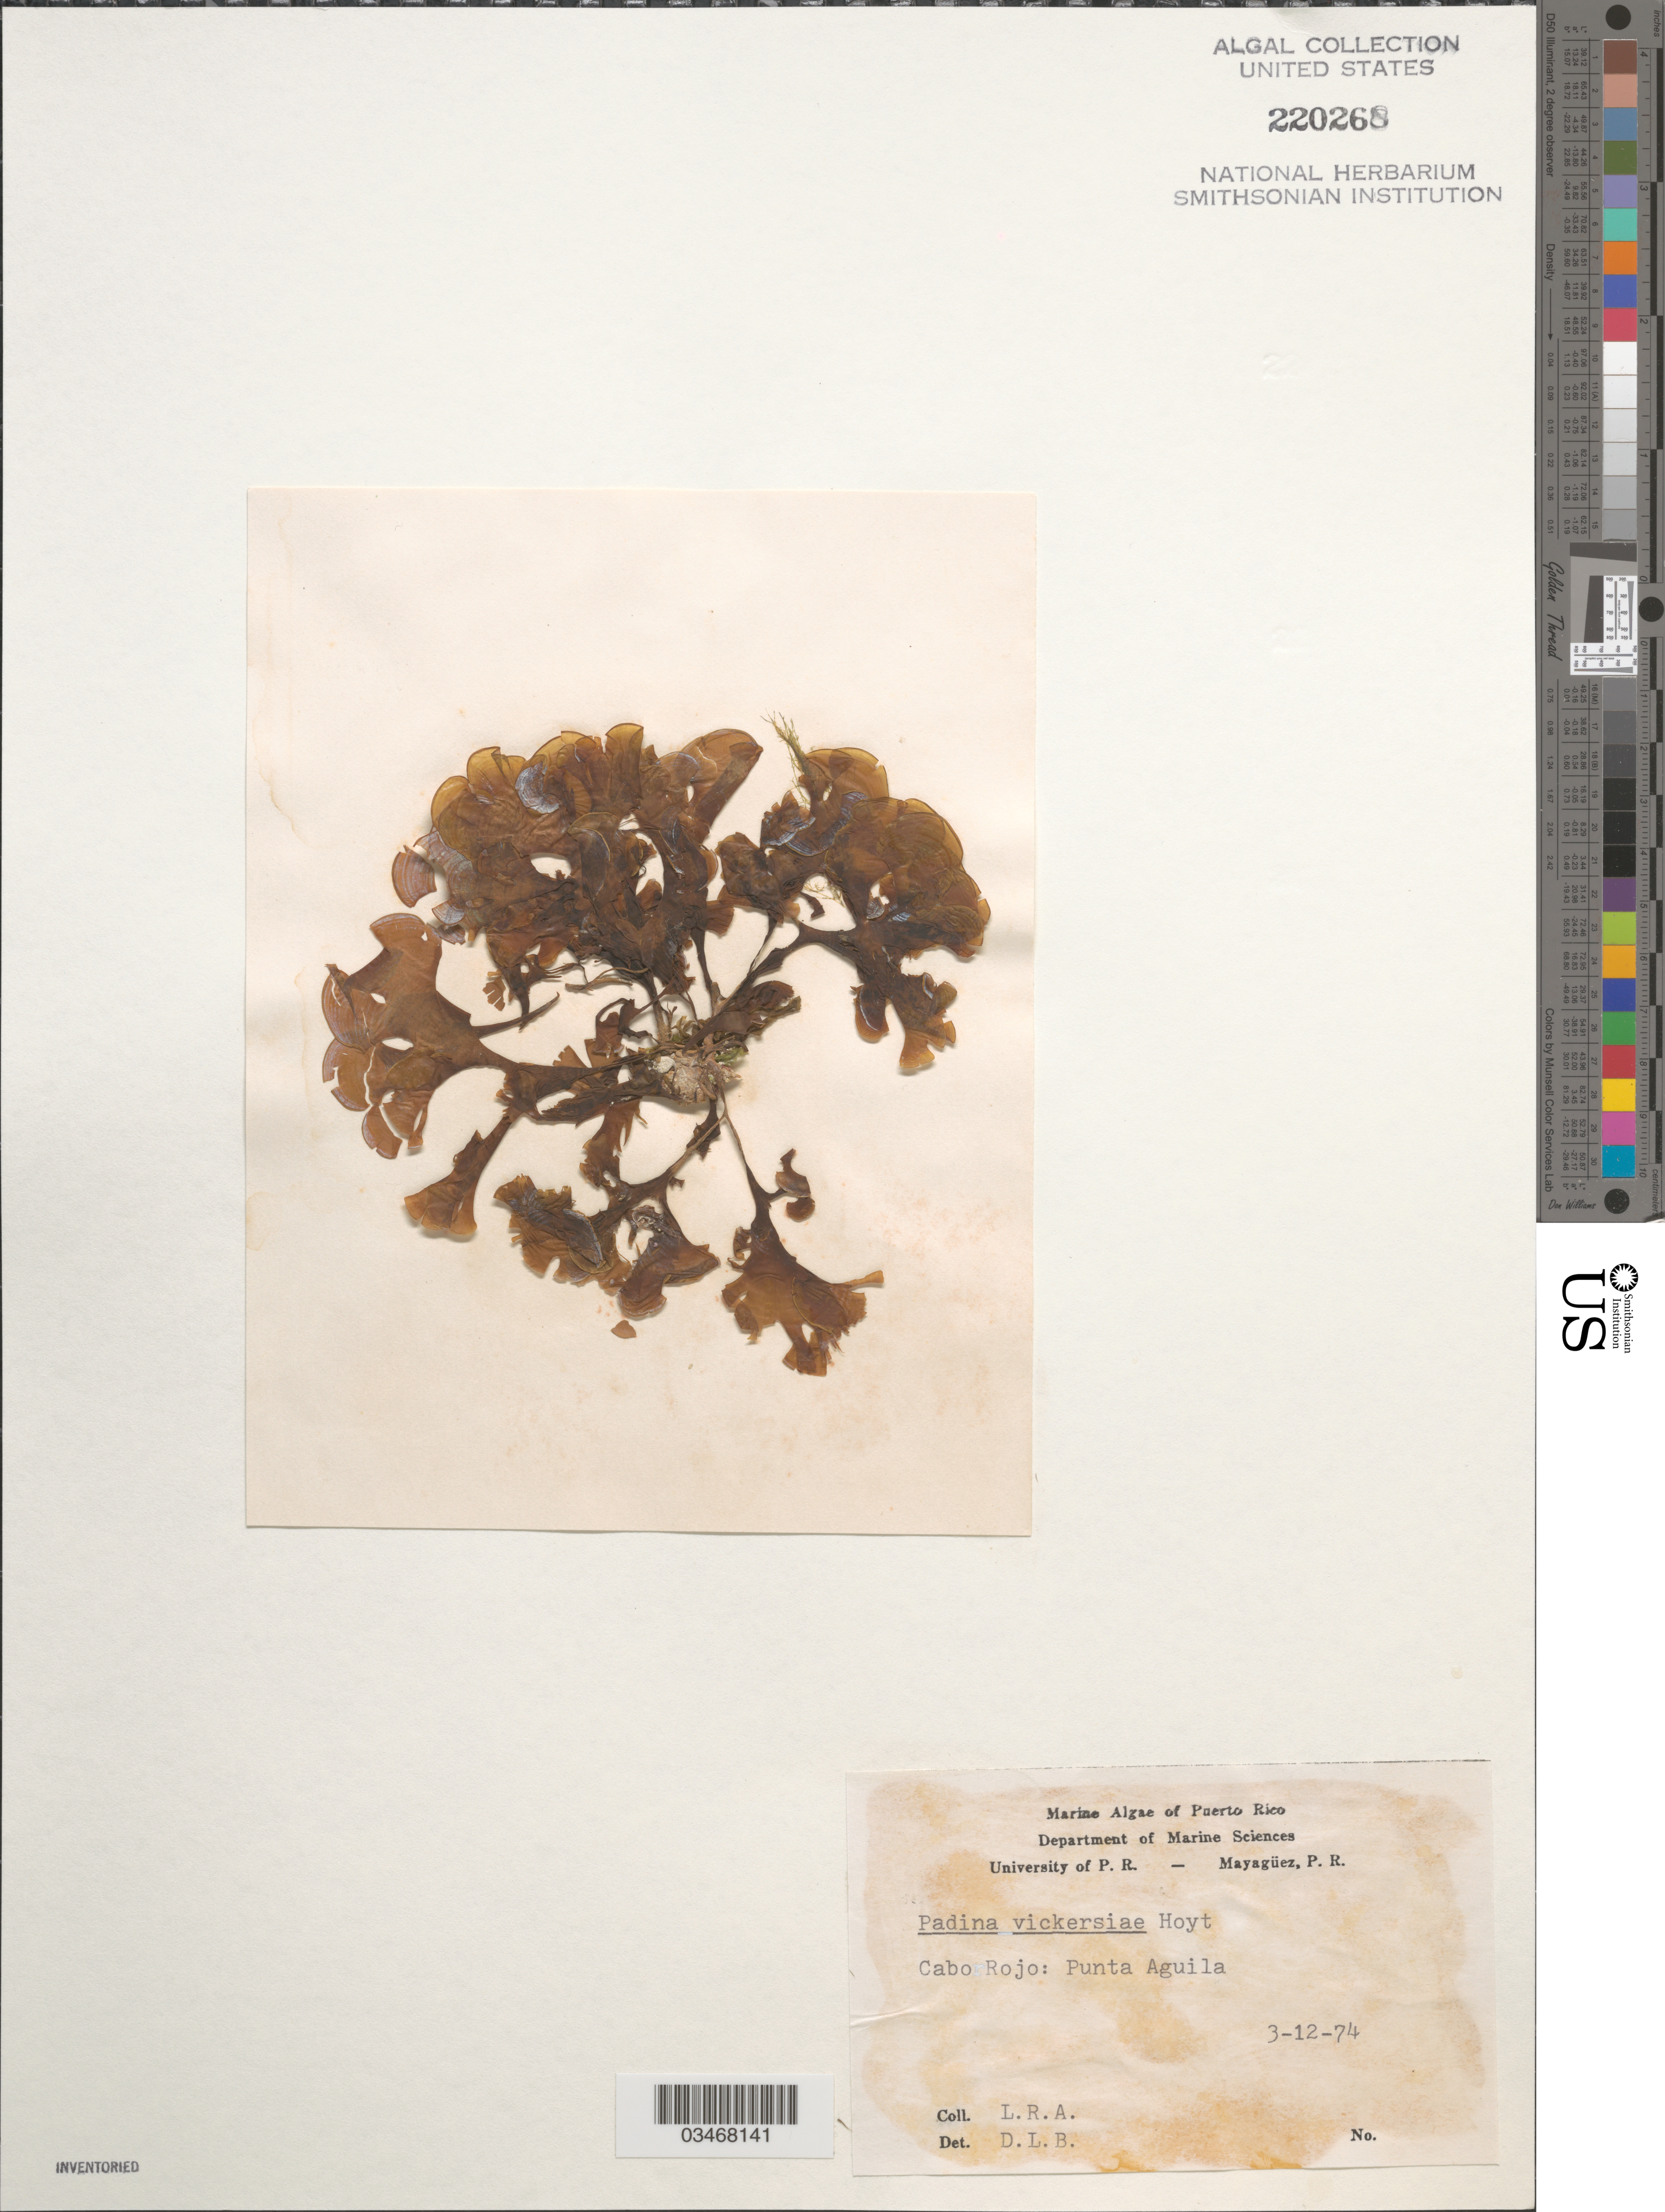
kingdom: Chromista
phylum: Ochrophyta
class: Phaeophyceae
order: Dictyotales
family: Dictyotaceae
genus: Padina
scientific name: Padina gymnospora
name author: (Kütz.) O.G. Sond.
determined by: Algae name updating Project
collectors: L. Almodovar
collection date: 1974-03-12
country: Puerto Rico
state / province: Cabo Rojo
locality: Punta Aguila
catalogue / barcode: US 220268